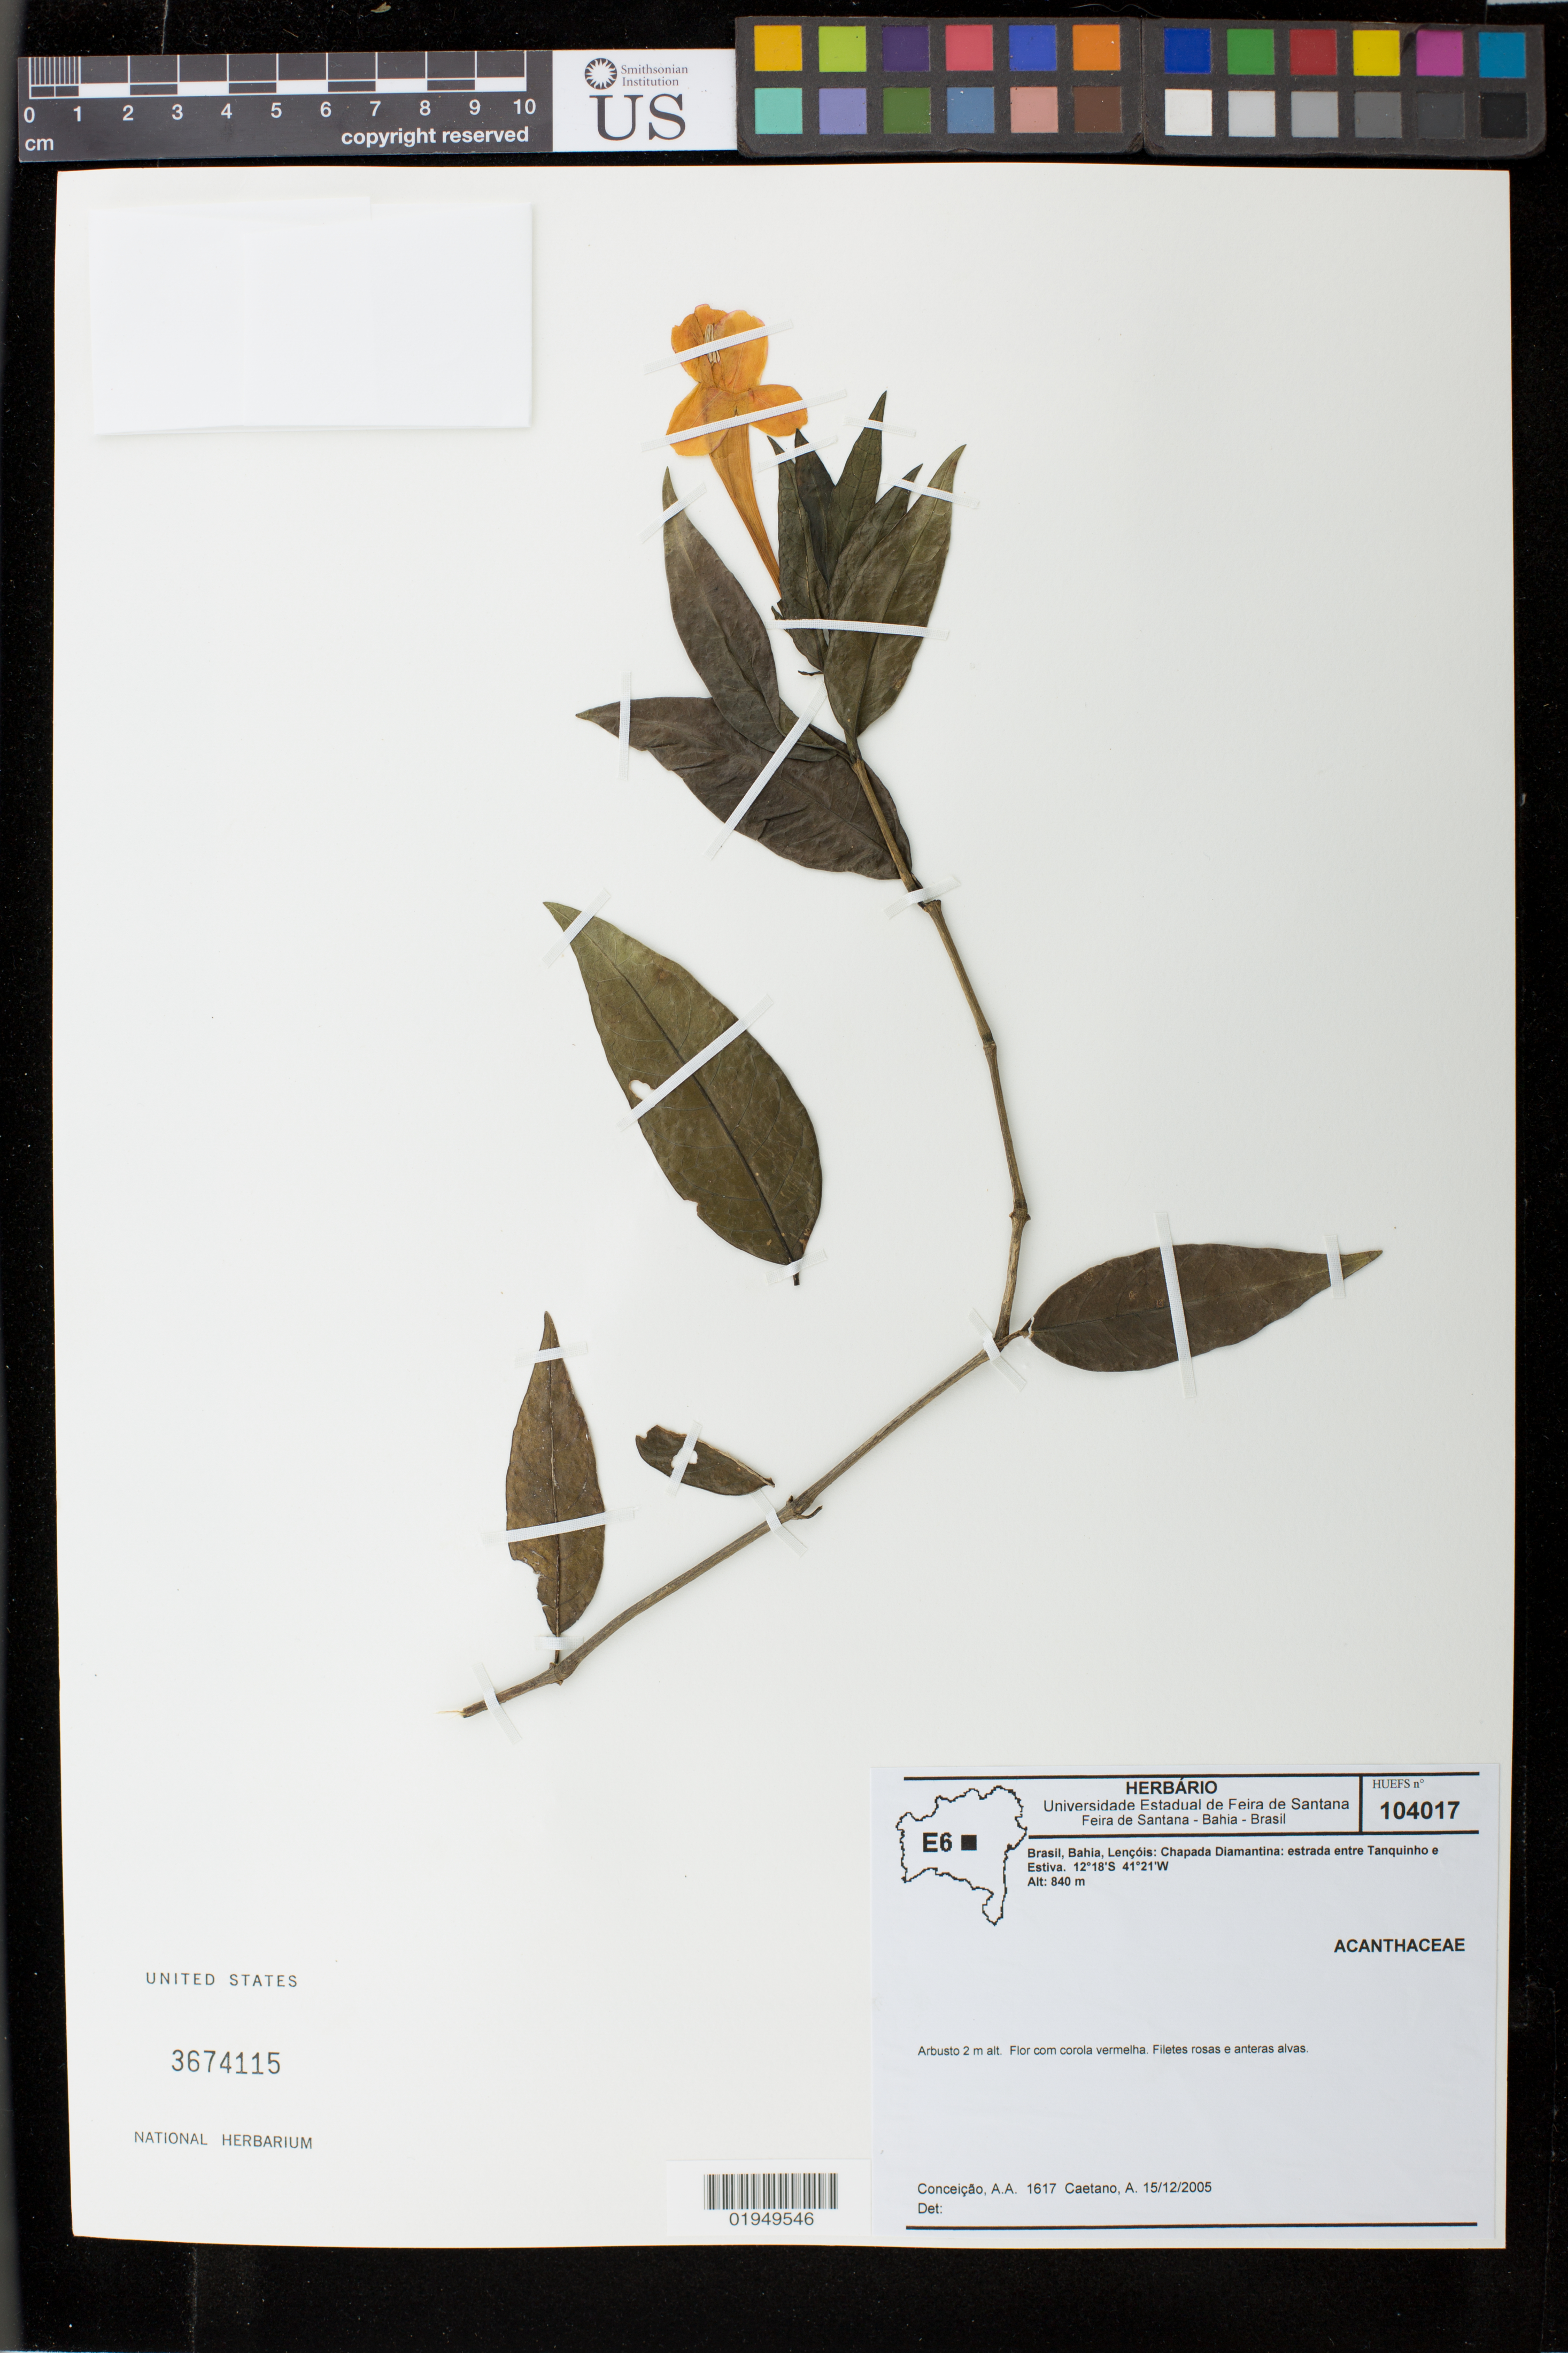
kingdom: Plantae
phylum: Tracheophyta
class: Magnoliopsida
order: Lamiales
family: Acanthaceae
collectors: A. A. Conceição & A. Caetano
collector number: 1617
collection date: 2005-12-15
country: Brazil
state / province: Bahia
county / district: Lençóis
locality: Chapada Diamantina: estrada entre Tanquinho e Estiva.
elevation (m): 840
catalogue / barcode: US 3674115